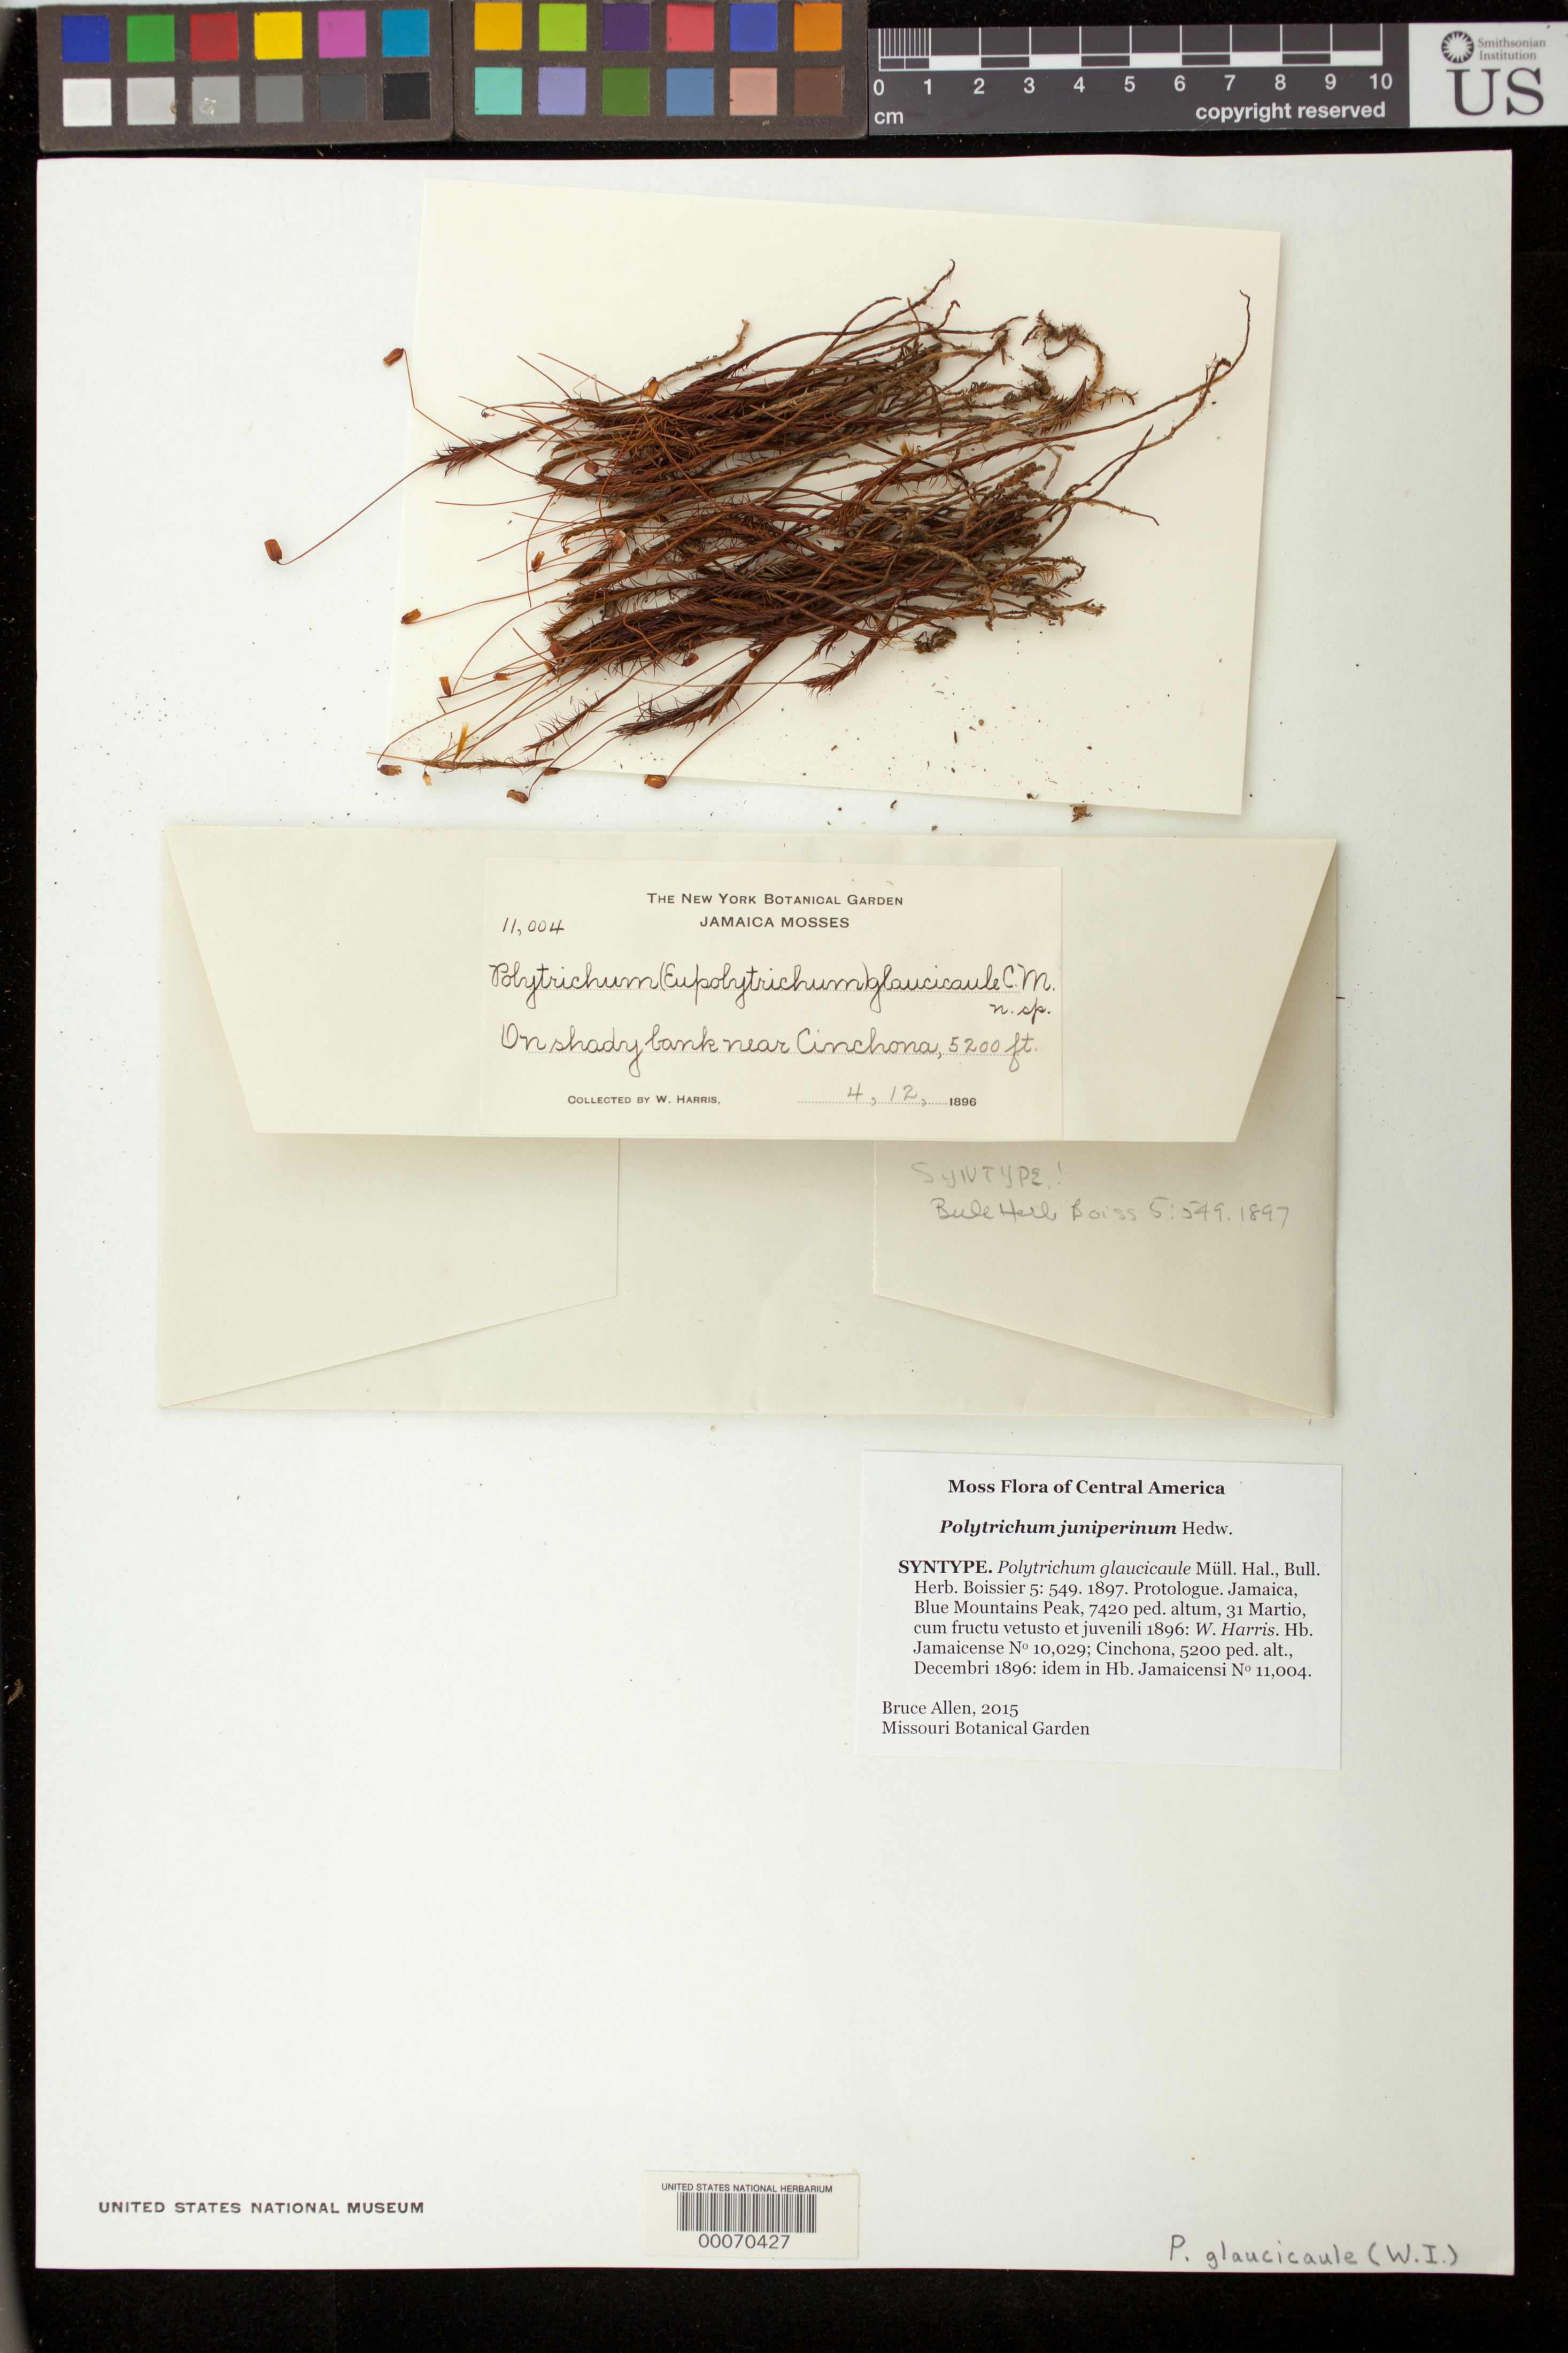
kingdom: Plantae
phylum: Bryophyta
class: Polytrichopsida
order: Polytrichales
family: Polytrichaceae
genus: Polytrichum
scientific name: Polytrichum glaucicaule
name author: Müll. Hal.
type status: Syntype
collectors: W. H. Harris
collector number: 11004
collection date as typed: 4, 12, 1896"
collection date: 1896-12-04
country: Jamaica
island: Greater Antilles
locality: Near Cinchona.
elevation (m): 1585